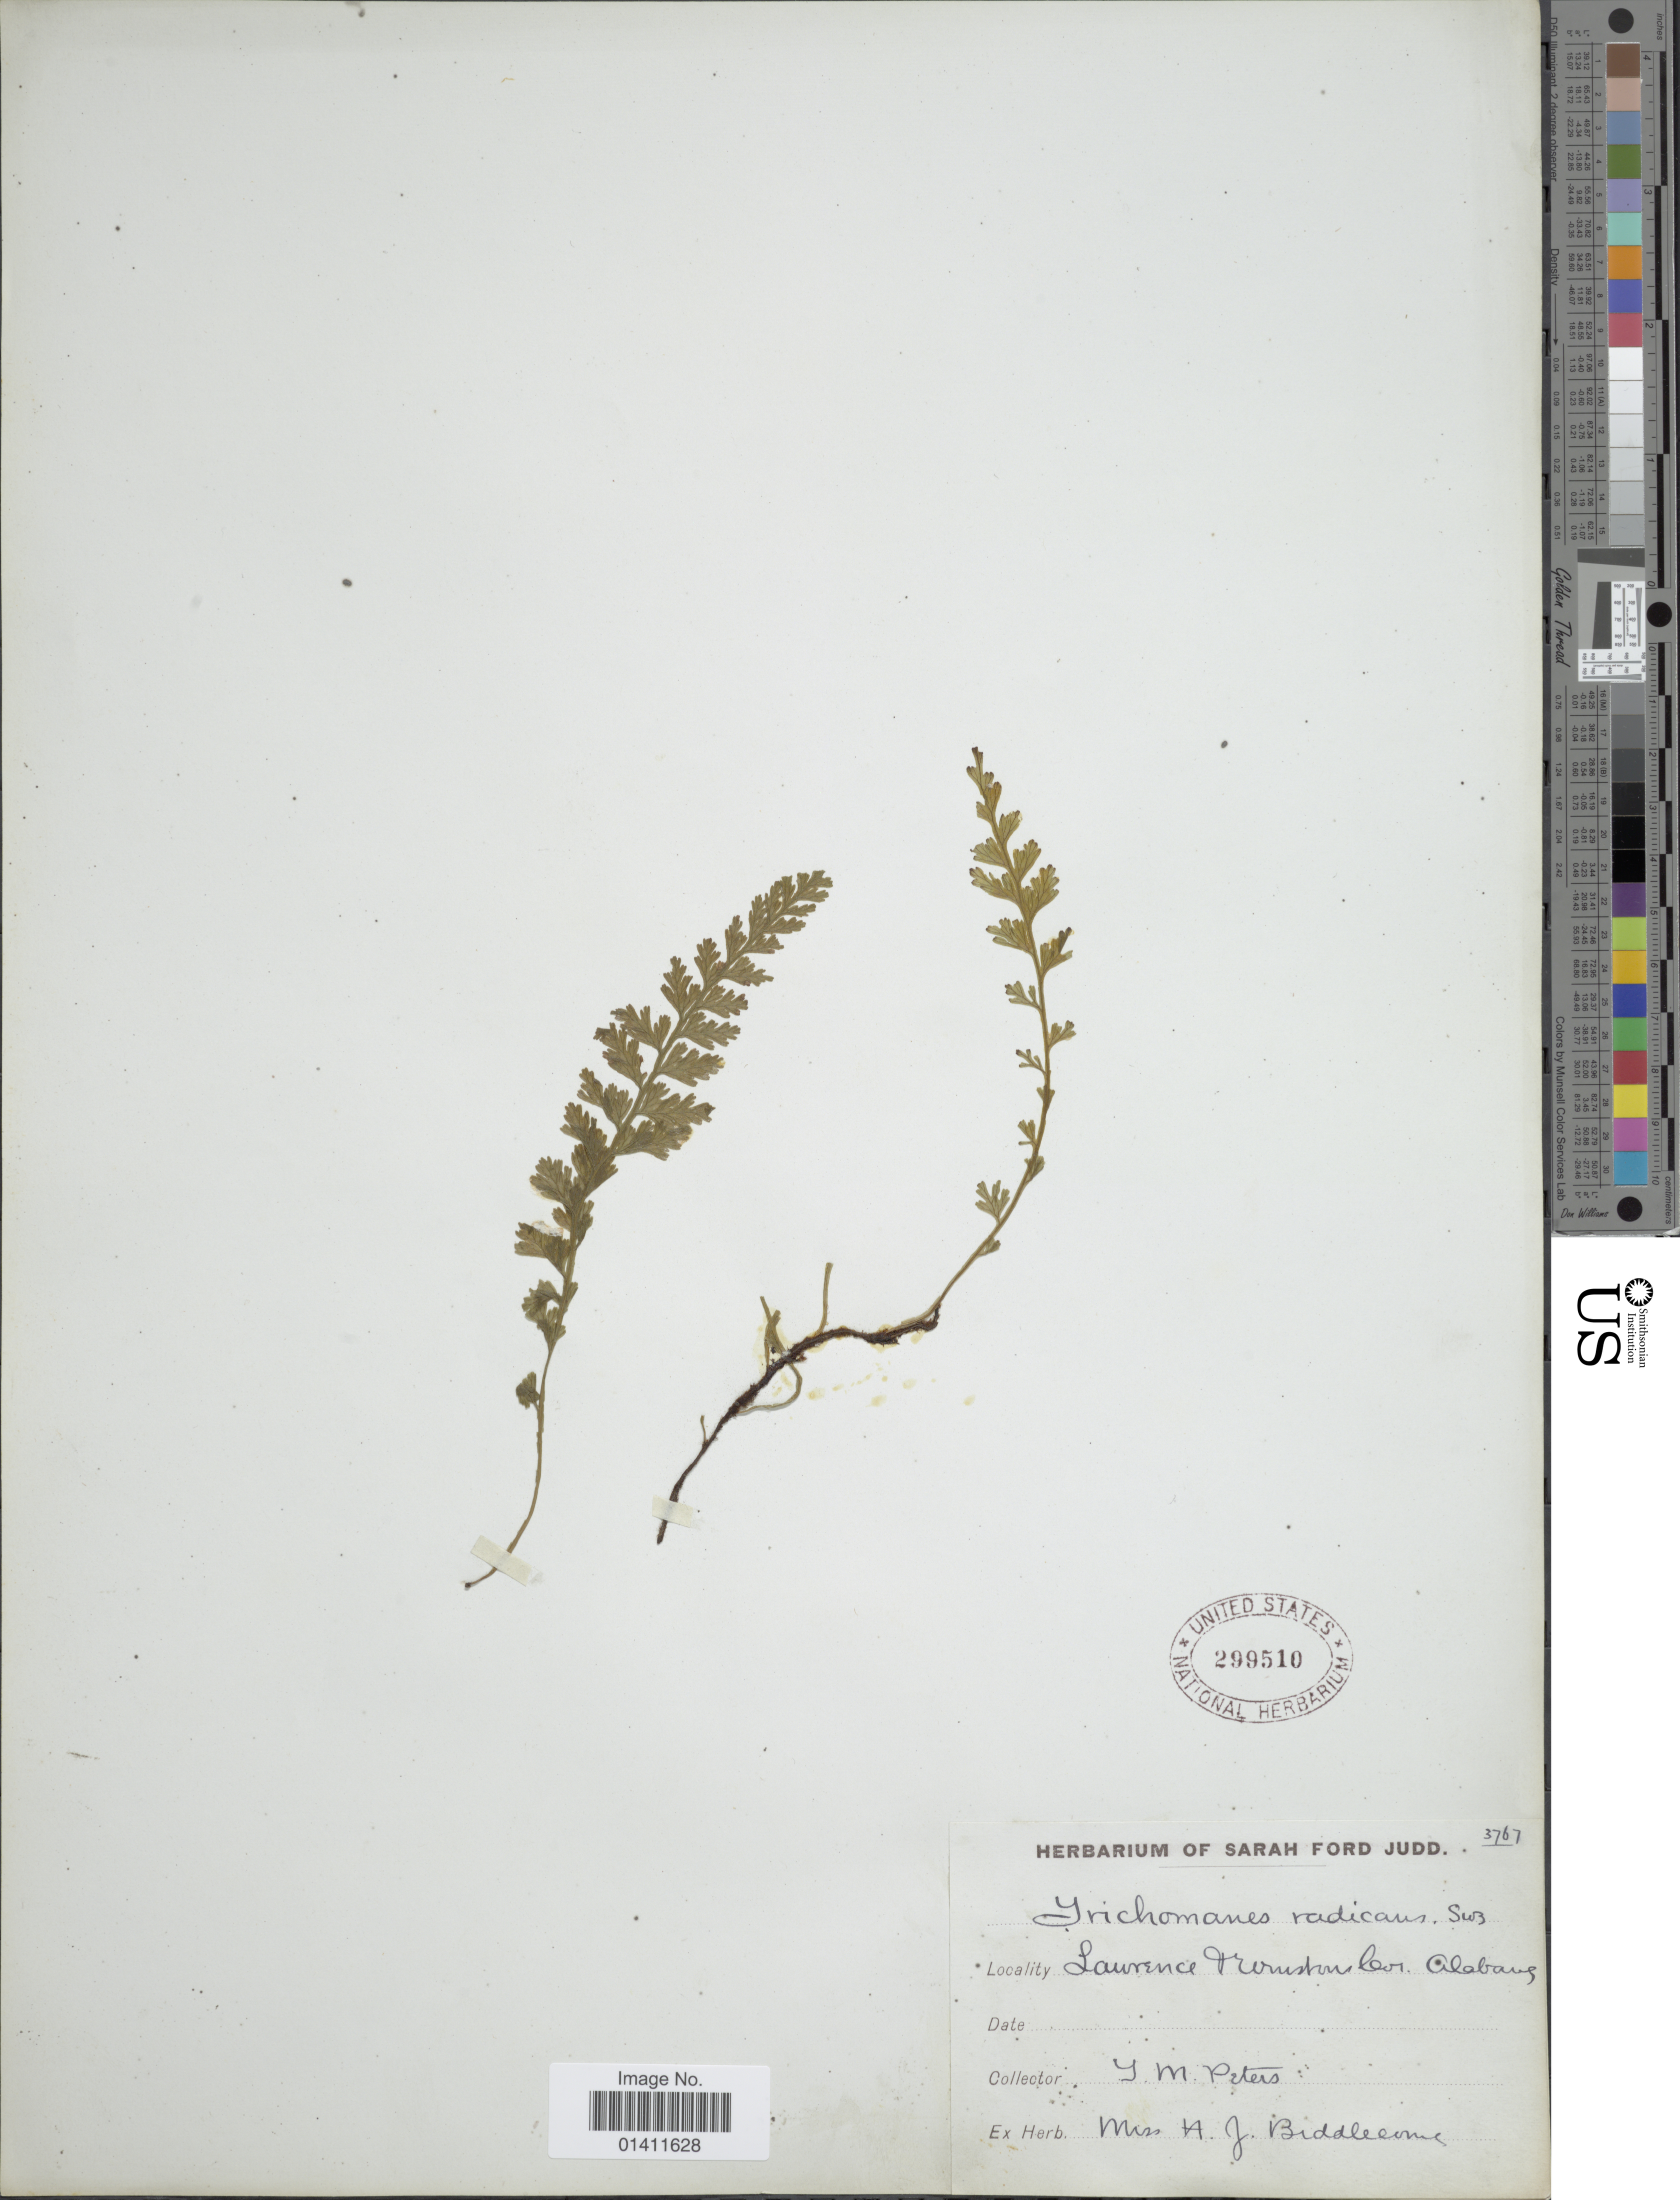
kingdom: Plantae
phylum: Tracheophyta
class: Polypodiopsida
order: Hymenophyllales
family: Hymenophyllaceae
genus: Vandenboschia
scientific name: Vandenboschia boschiana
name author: (J.W. Sturm ex Bosch) Ebihara & K. Iwats.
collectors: T. Peters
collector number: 3767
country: United States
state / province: Alabama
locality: Lawrence & Winston Cos.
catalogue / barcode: US 299510